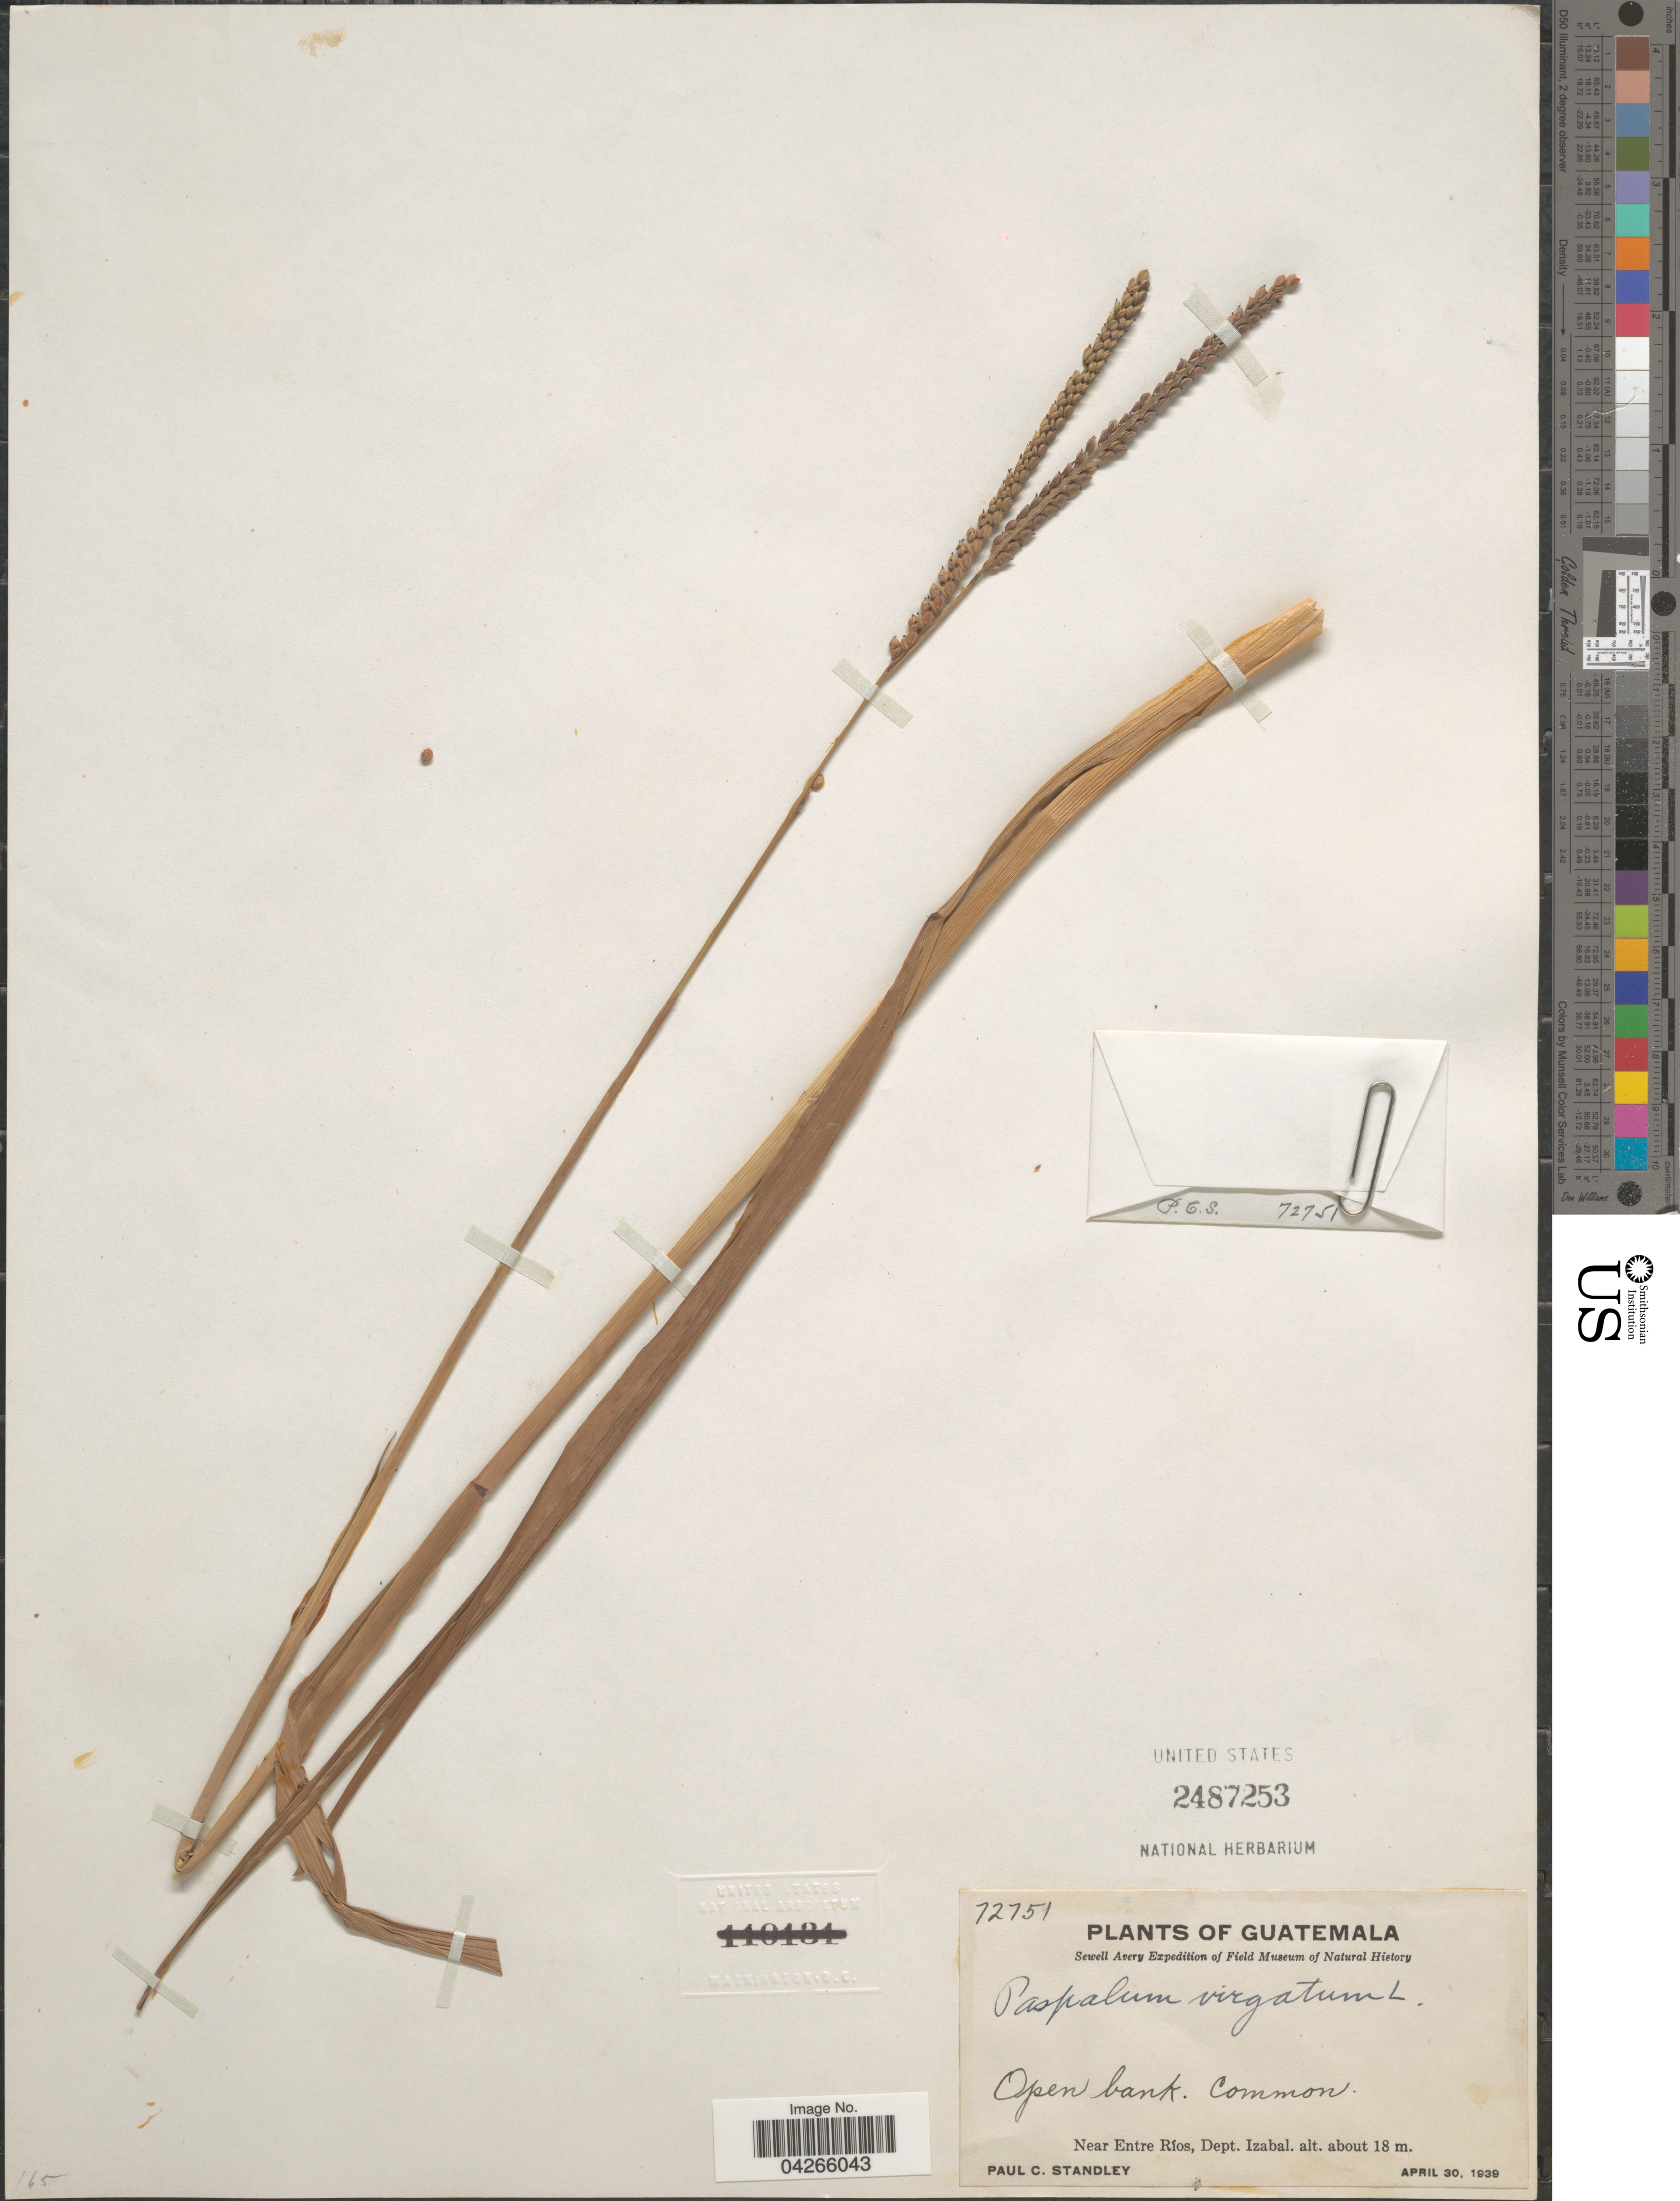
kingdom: Plantae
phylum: Tracheophyta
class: Liliopsida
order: Poales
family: Poaceae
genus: Paspalum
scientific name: Paspalum virgatum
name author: L.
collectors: P. C. Standley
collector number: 72751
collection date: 1939-04-30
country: Guatemala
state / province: Izabal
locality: Sewell Avery Expedition of Field Museum of Natural History. Near Entre Rios, Dept. Izabal.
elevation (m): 18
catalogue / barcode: US 2487253